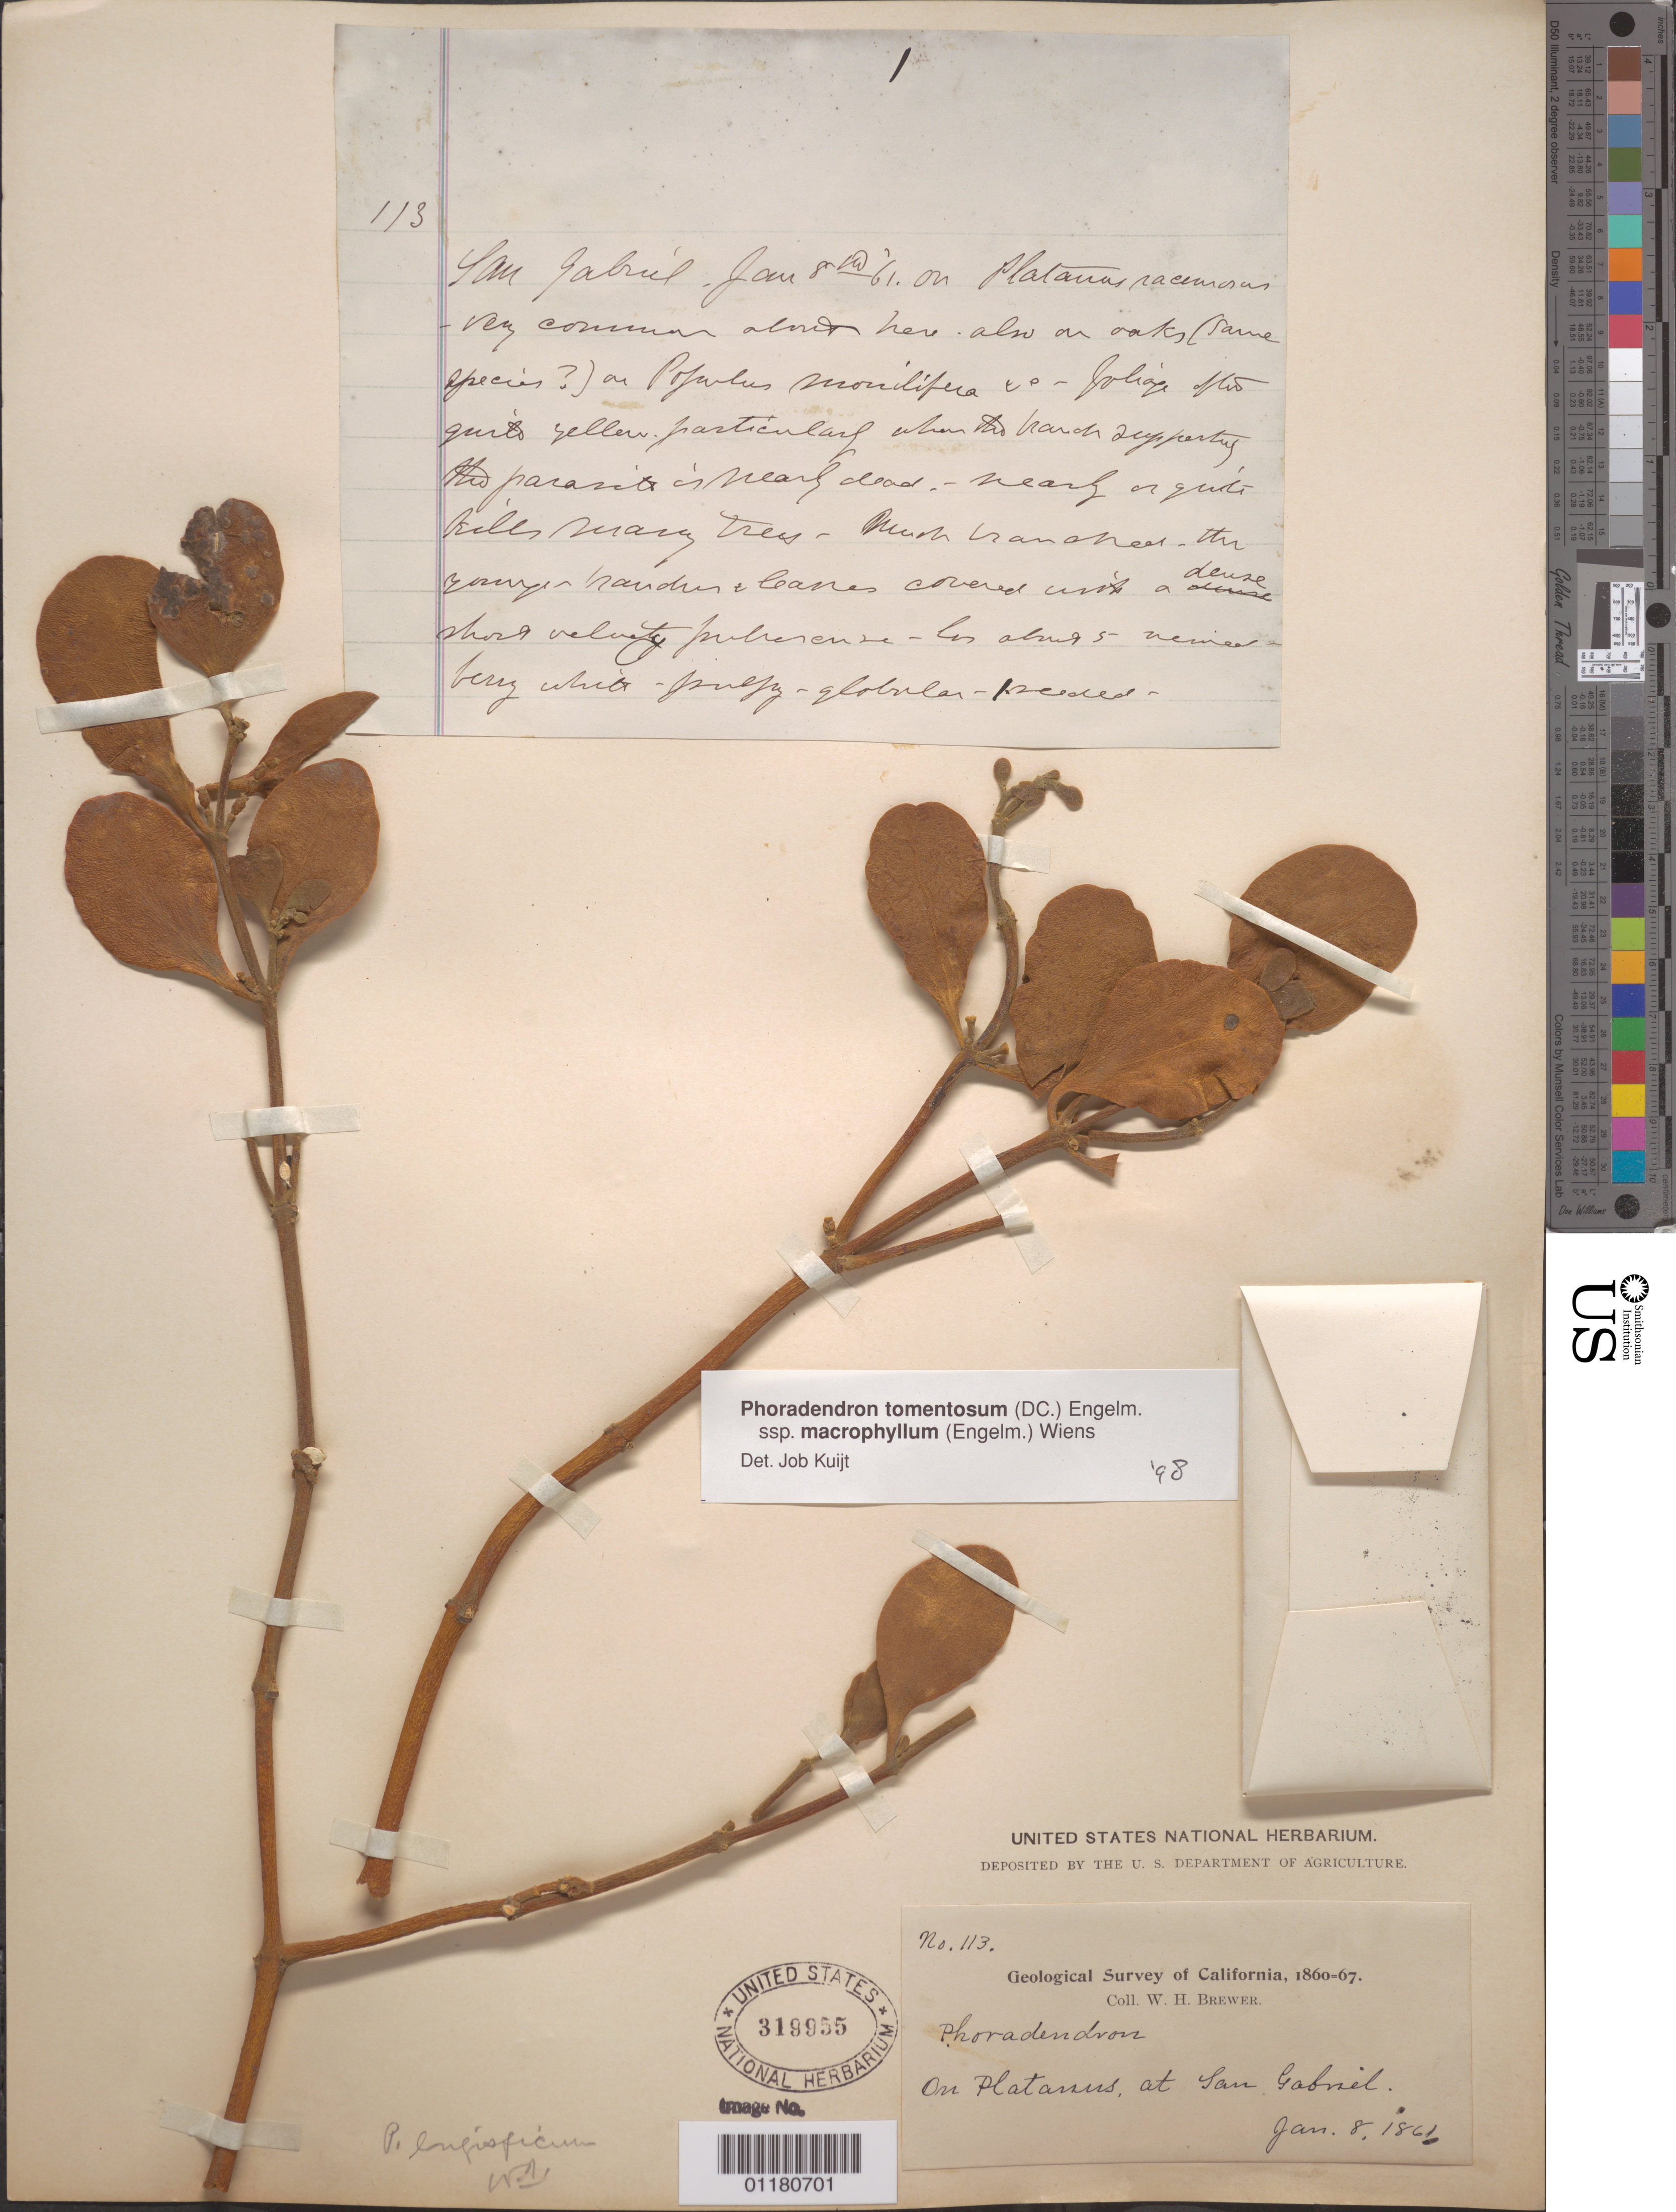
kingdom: Plantae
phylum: Tracheophyta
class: Magnoliopsida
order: Santalales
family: Viscaceae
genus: Phoradendron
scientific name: Phoradendron tomentosum subsp. macrophyllum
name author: DC.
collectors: W. H. Brewer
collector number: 113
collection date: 1861-01-08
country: United States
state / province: California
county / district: Los Angeles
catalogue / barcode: US 319955